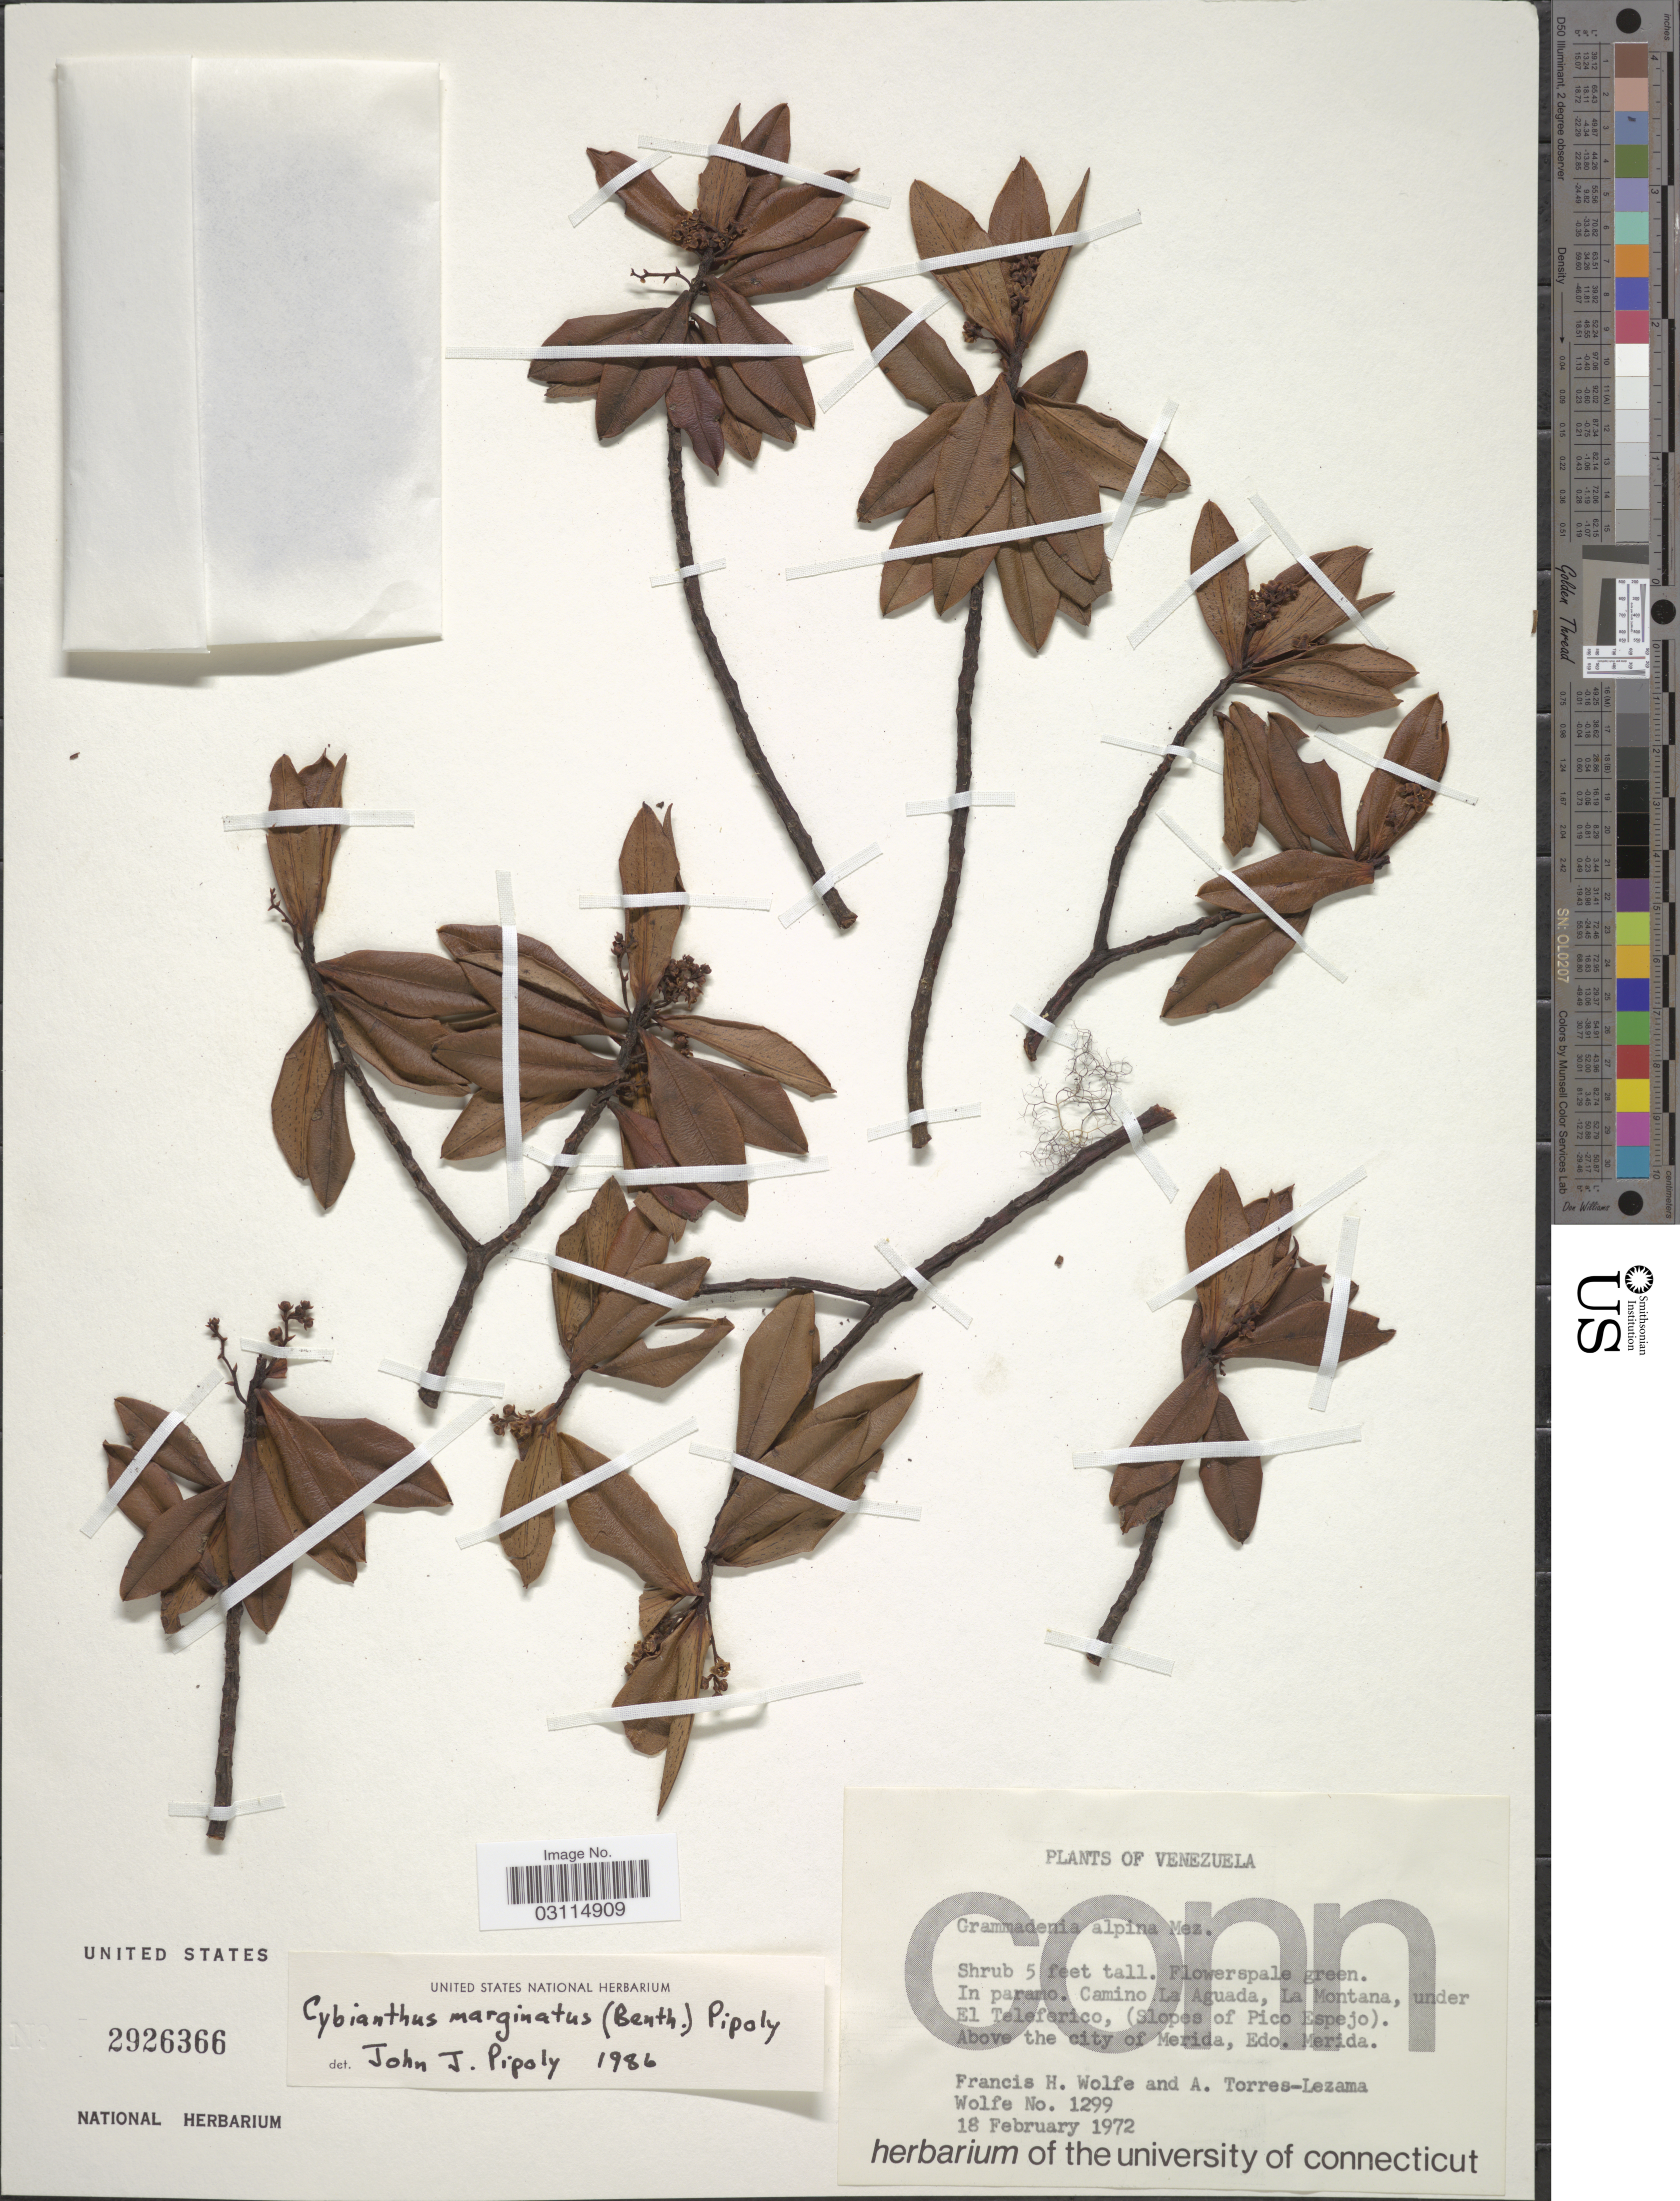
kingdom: Plantae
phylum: Tracheophyta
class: Magnoliopsida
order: Ericales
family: Primulaceae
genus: Cybianthus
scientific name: Cybianthus marginatus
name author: (Benth.) Pipoly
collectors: F. Wolfe & A. Torres-Lezama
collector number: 1299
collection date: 1972-02-18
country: Venezuela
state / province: Mérida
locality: In paramo. Camino La Aguada, La Montana, under El Teleferico, (Slopes of Pico Espejo). Above the city of Merida.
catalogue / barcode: US 2926366